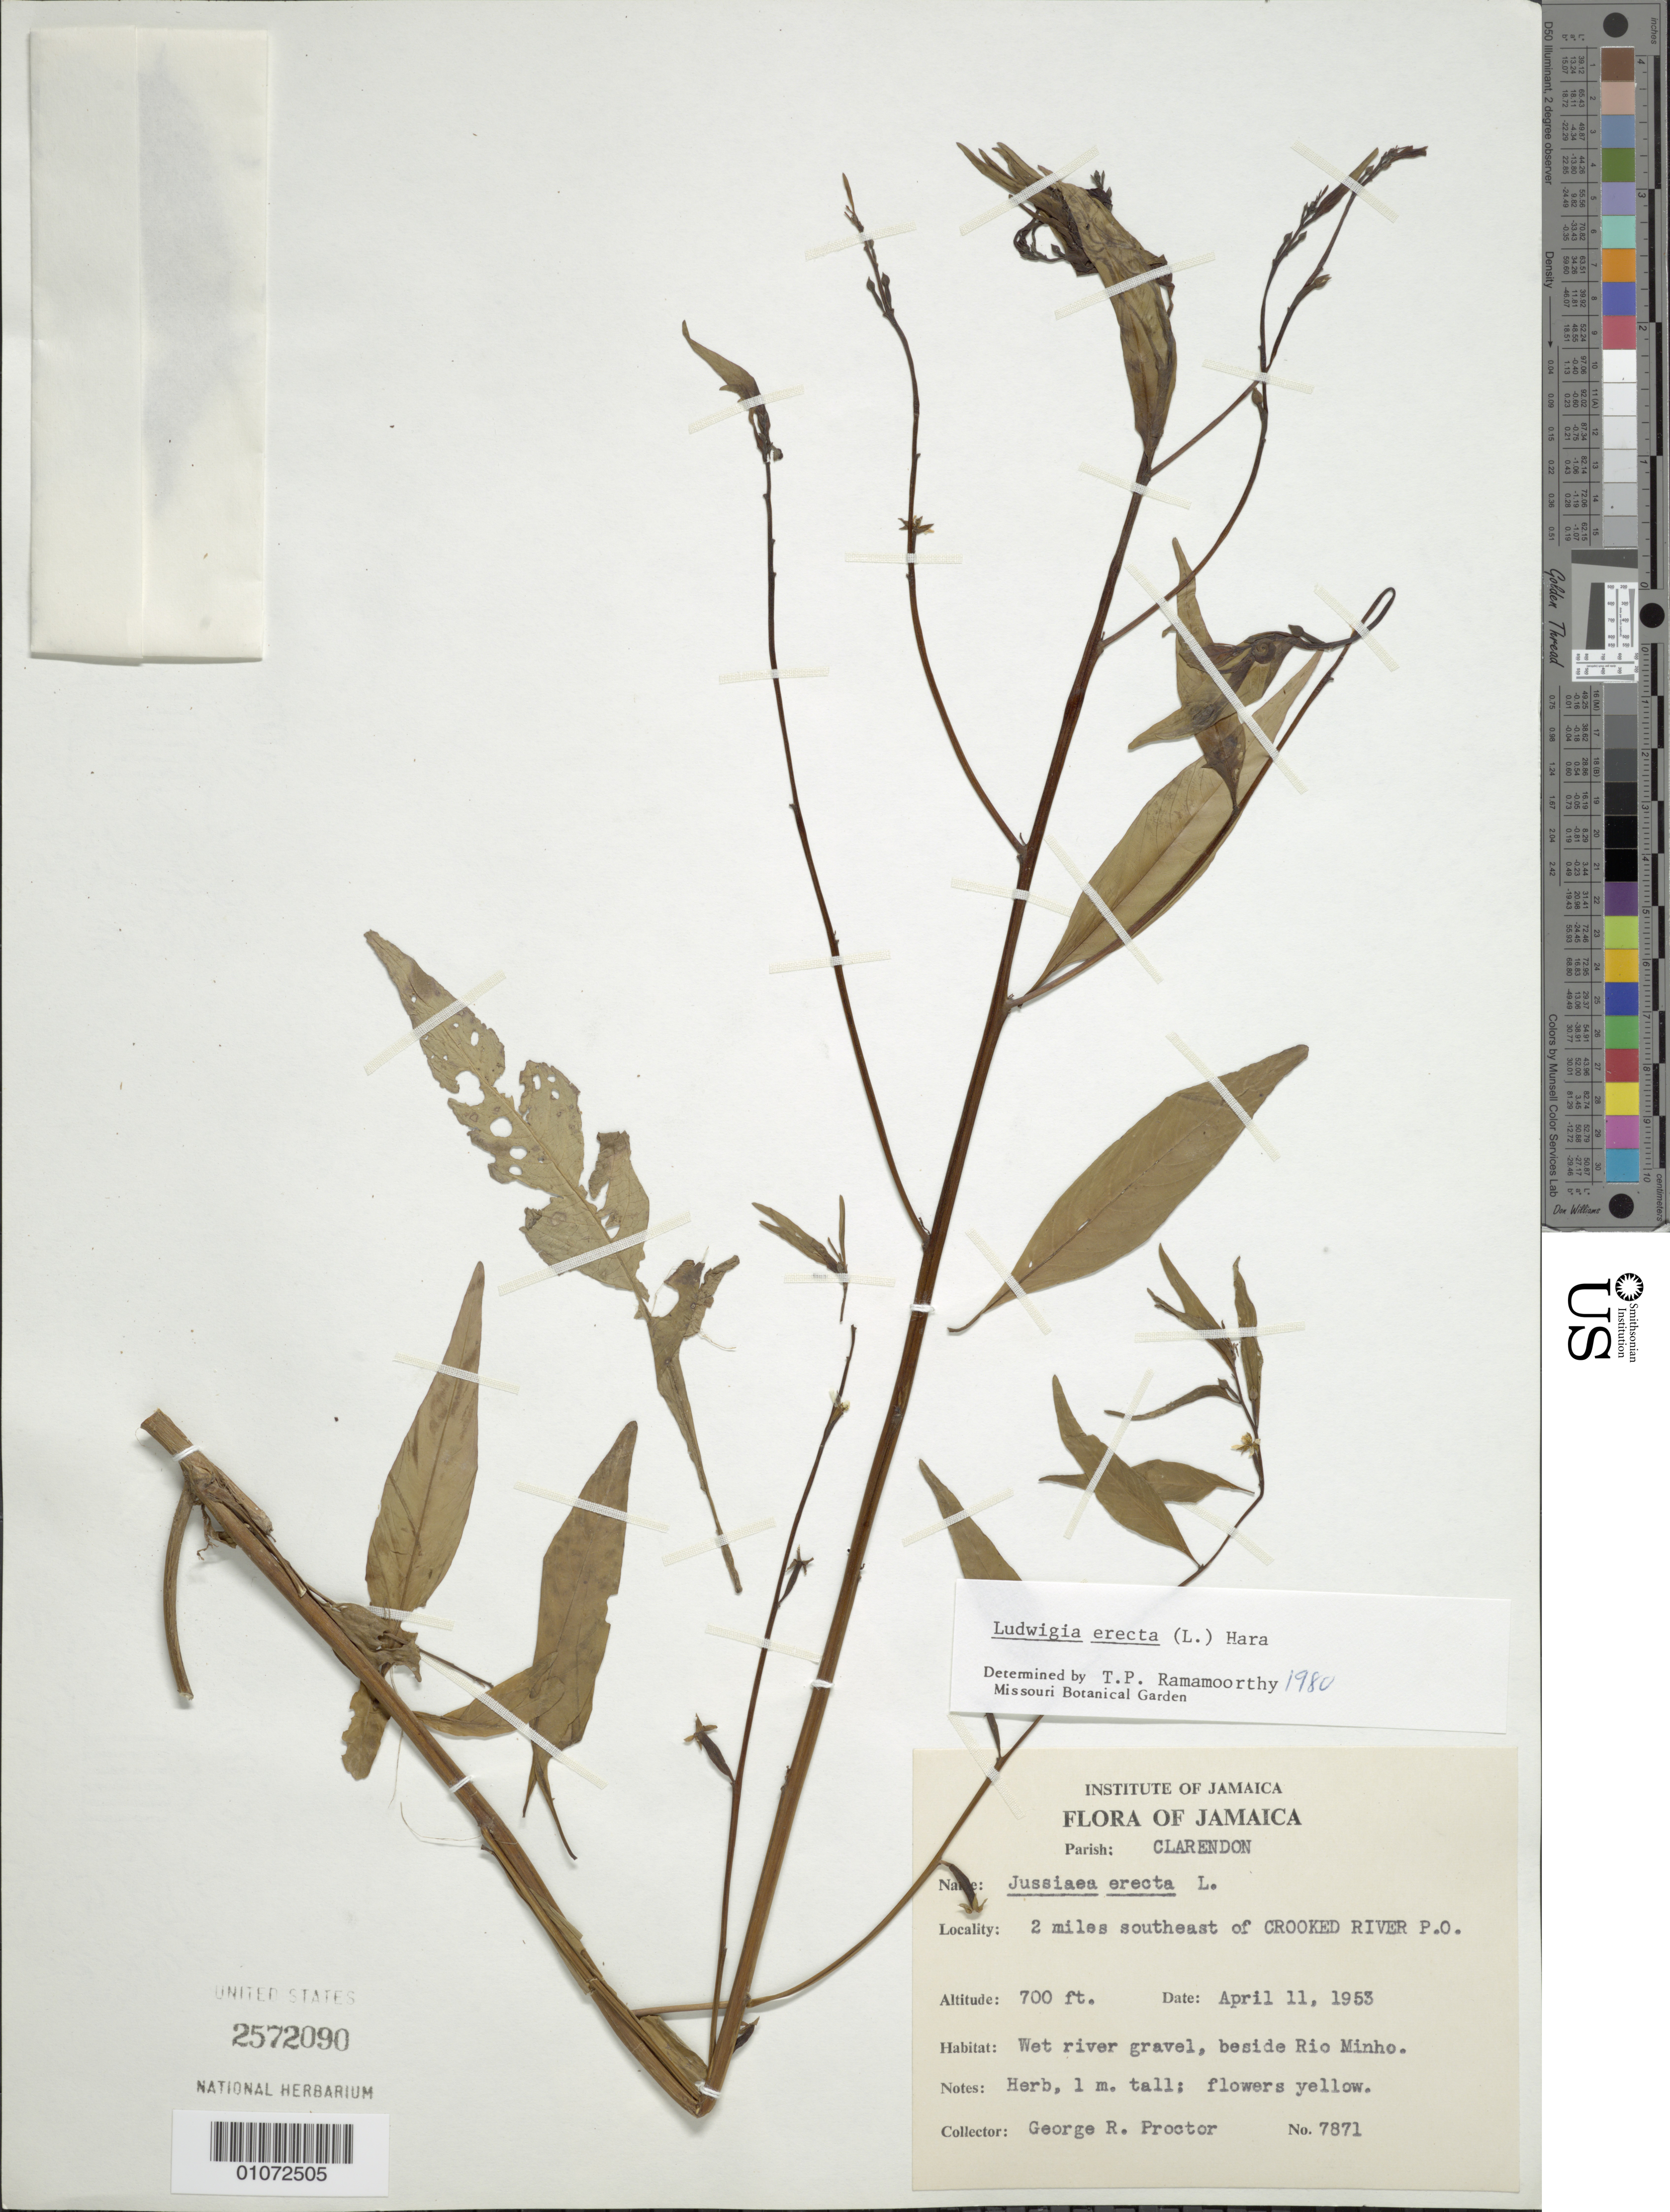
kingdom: Plantae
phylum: Tracheophyta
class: Magnoliopsida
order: Myrtales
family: Onagraceae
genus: Ludwigia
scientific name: Ludwigia erecta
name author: (L.) H. Hara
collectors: G. R. Proctor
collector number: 7871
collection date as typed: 11 Apr 1953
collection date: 1953-04-11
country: Jamaica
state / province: Clarendon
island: Jamaica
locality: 2 miles southeast of Crooked River P.O.; wet river gravel, beside Rio Minho.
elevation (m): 213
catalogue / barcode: US 2572090